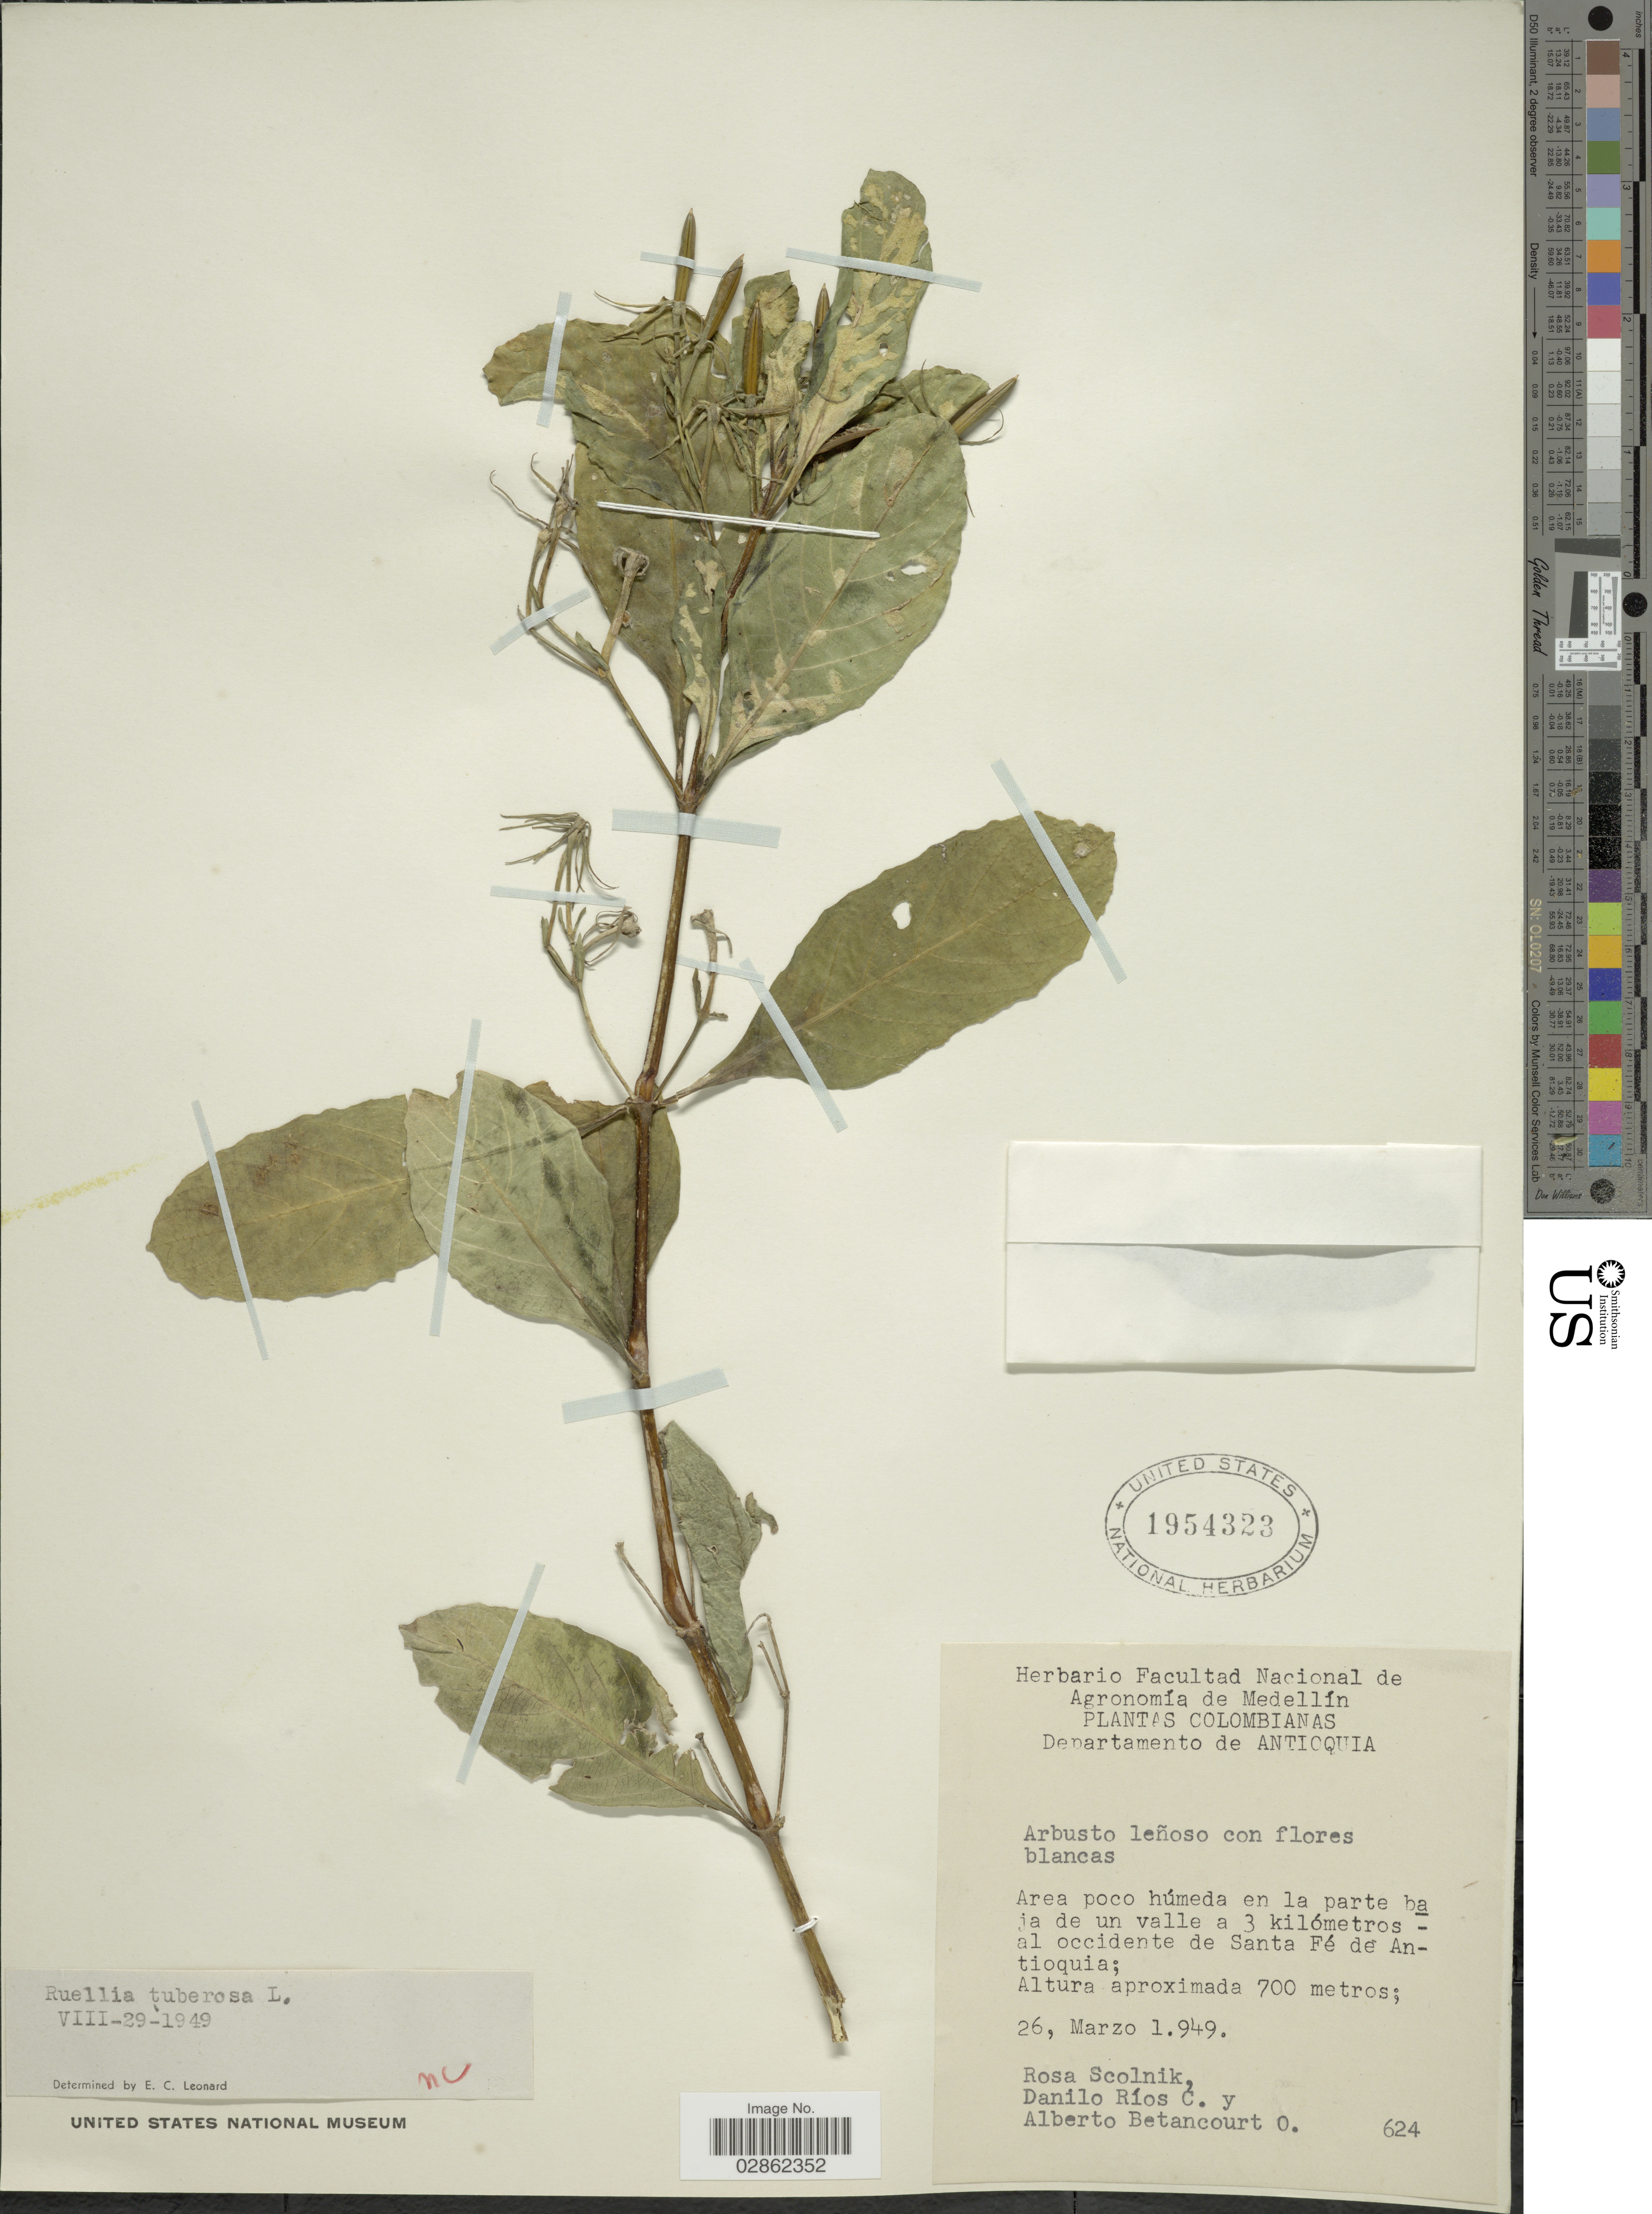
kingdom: Plantae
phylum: Tracheophyta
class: Magnoliopsida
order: Lamiales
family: Acanthaceae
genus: Ruellia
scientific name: Ruellia tuberosa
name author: L.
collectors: R. Scolnik, D. Rios C. & A. Betancourt O.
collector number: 624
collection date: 1949-03-26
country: Colombia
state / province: Antioquia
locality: Departamento de Antioquia. En la parte baja de un valle a 3 kilómetros-al occidente de Santa Fé de Antioquia.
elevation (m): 700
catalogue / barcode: US 1954323